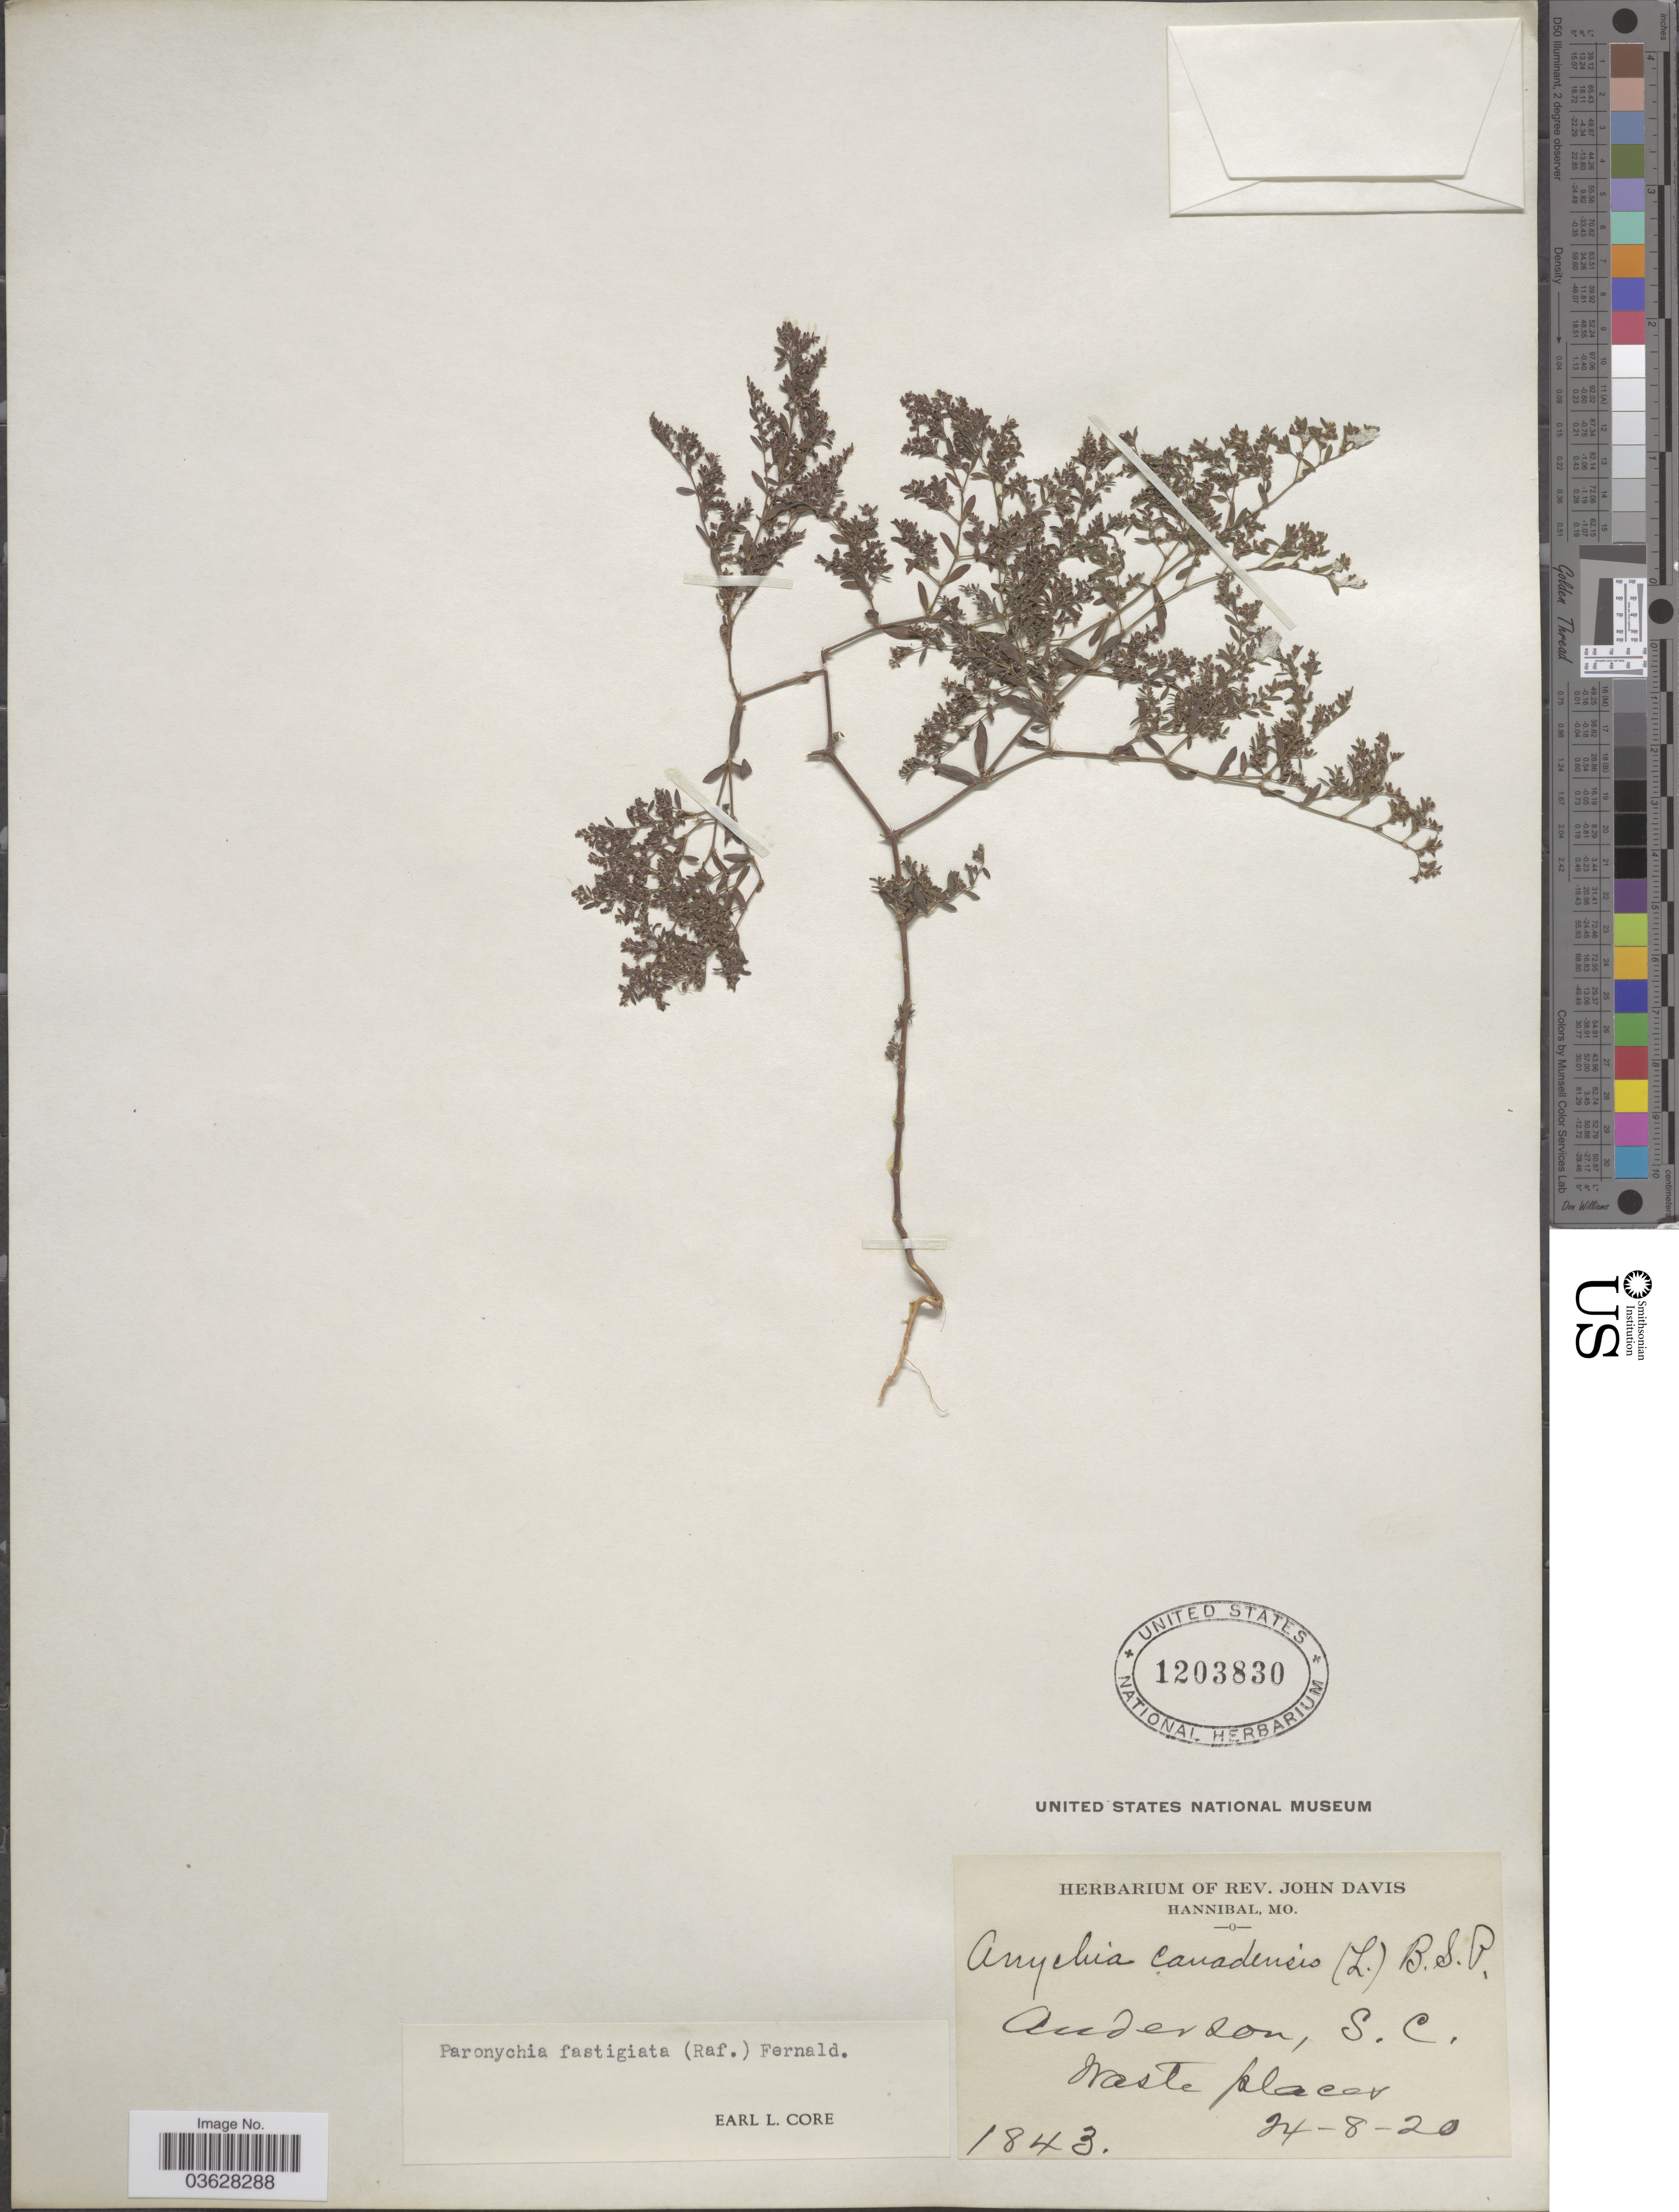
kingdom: Plantae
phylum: Tracheophyta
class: Magnoliopsida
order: Caryophyllales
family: Caryophyllaceae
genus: Paronychia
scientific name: Paronychia fastigiata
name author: (Raf.) Fernald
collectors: ex herb. Rev. John Davis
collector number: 1843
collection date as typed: Transcribed d/m/y: 24/8/20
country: United States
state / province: South Carolina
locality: Anderson.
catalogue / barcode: US 1203830